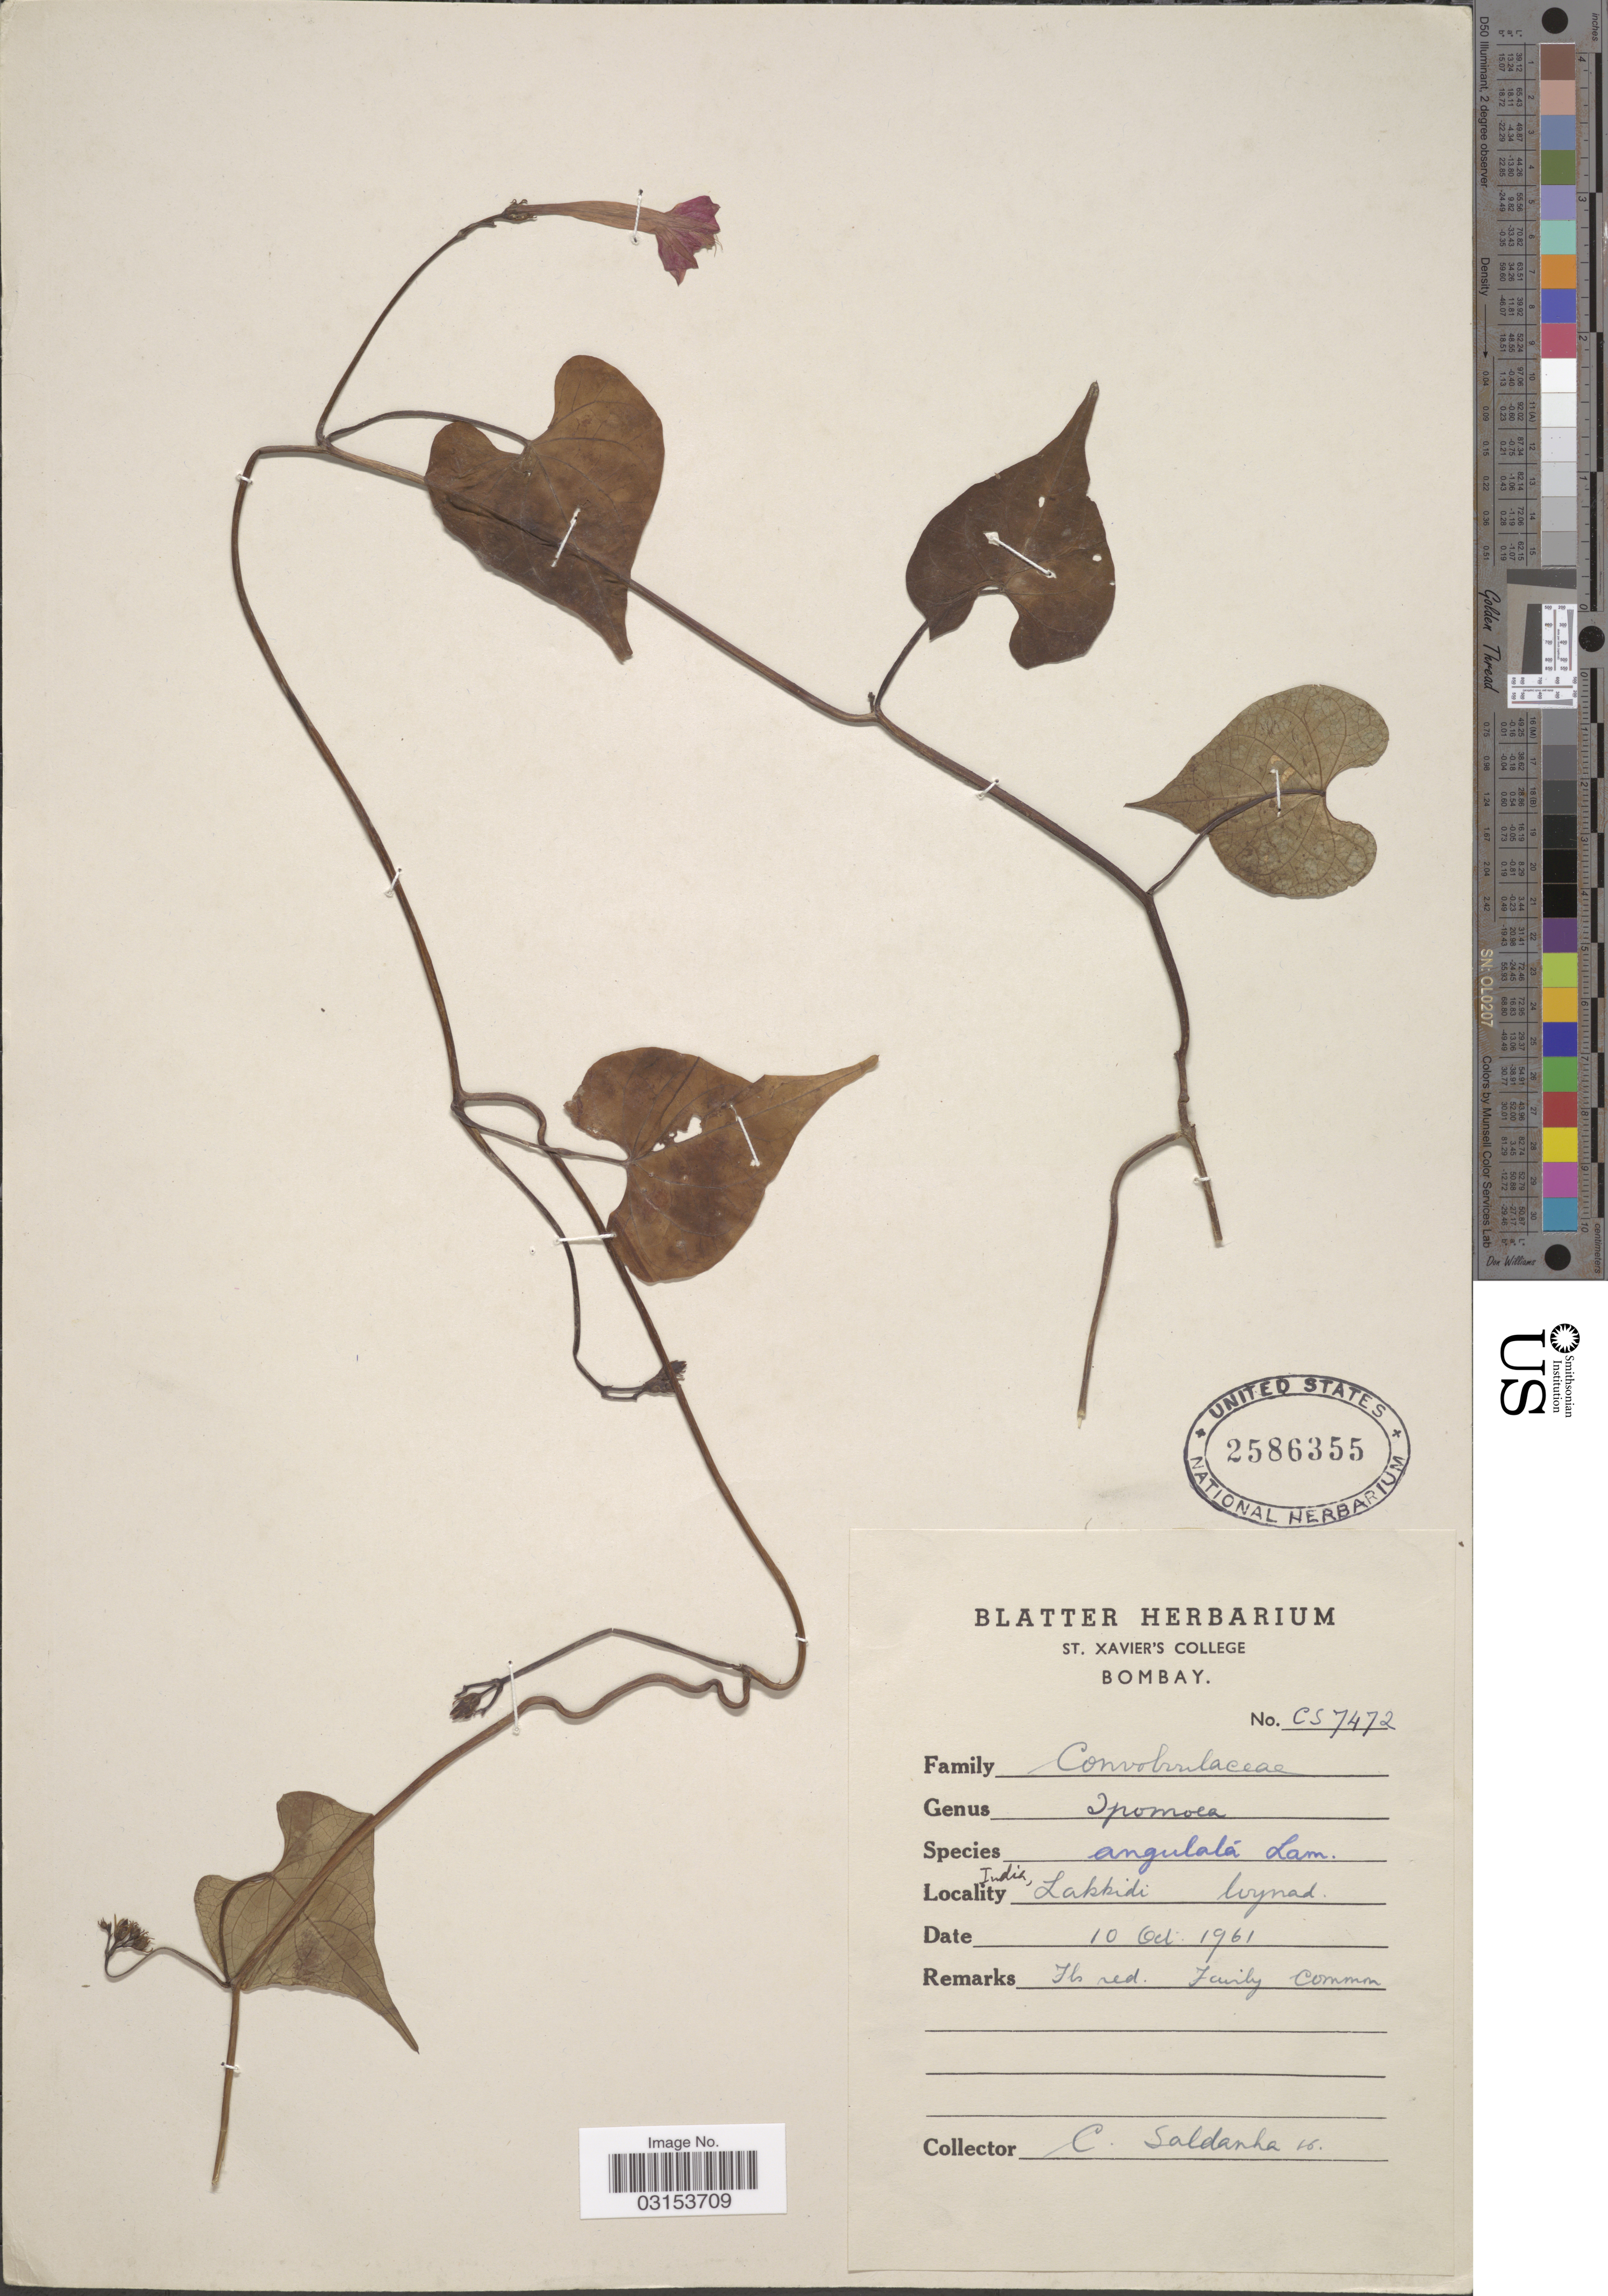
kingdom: Plantae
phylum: Tracheophyta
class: Magnoliopsida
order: Solanales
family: Convolvulaceae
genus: Ipomoea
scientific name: Ipomoea angulata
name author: Lam.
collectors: C. Saldanha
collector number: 16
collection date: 1961-10-10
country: India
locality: Lakkidi Coynad. [interpreted]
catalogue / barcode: US 2586355